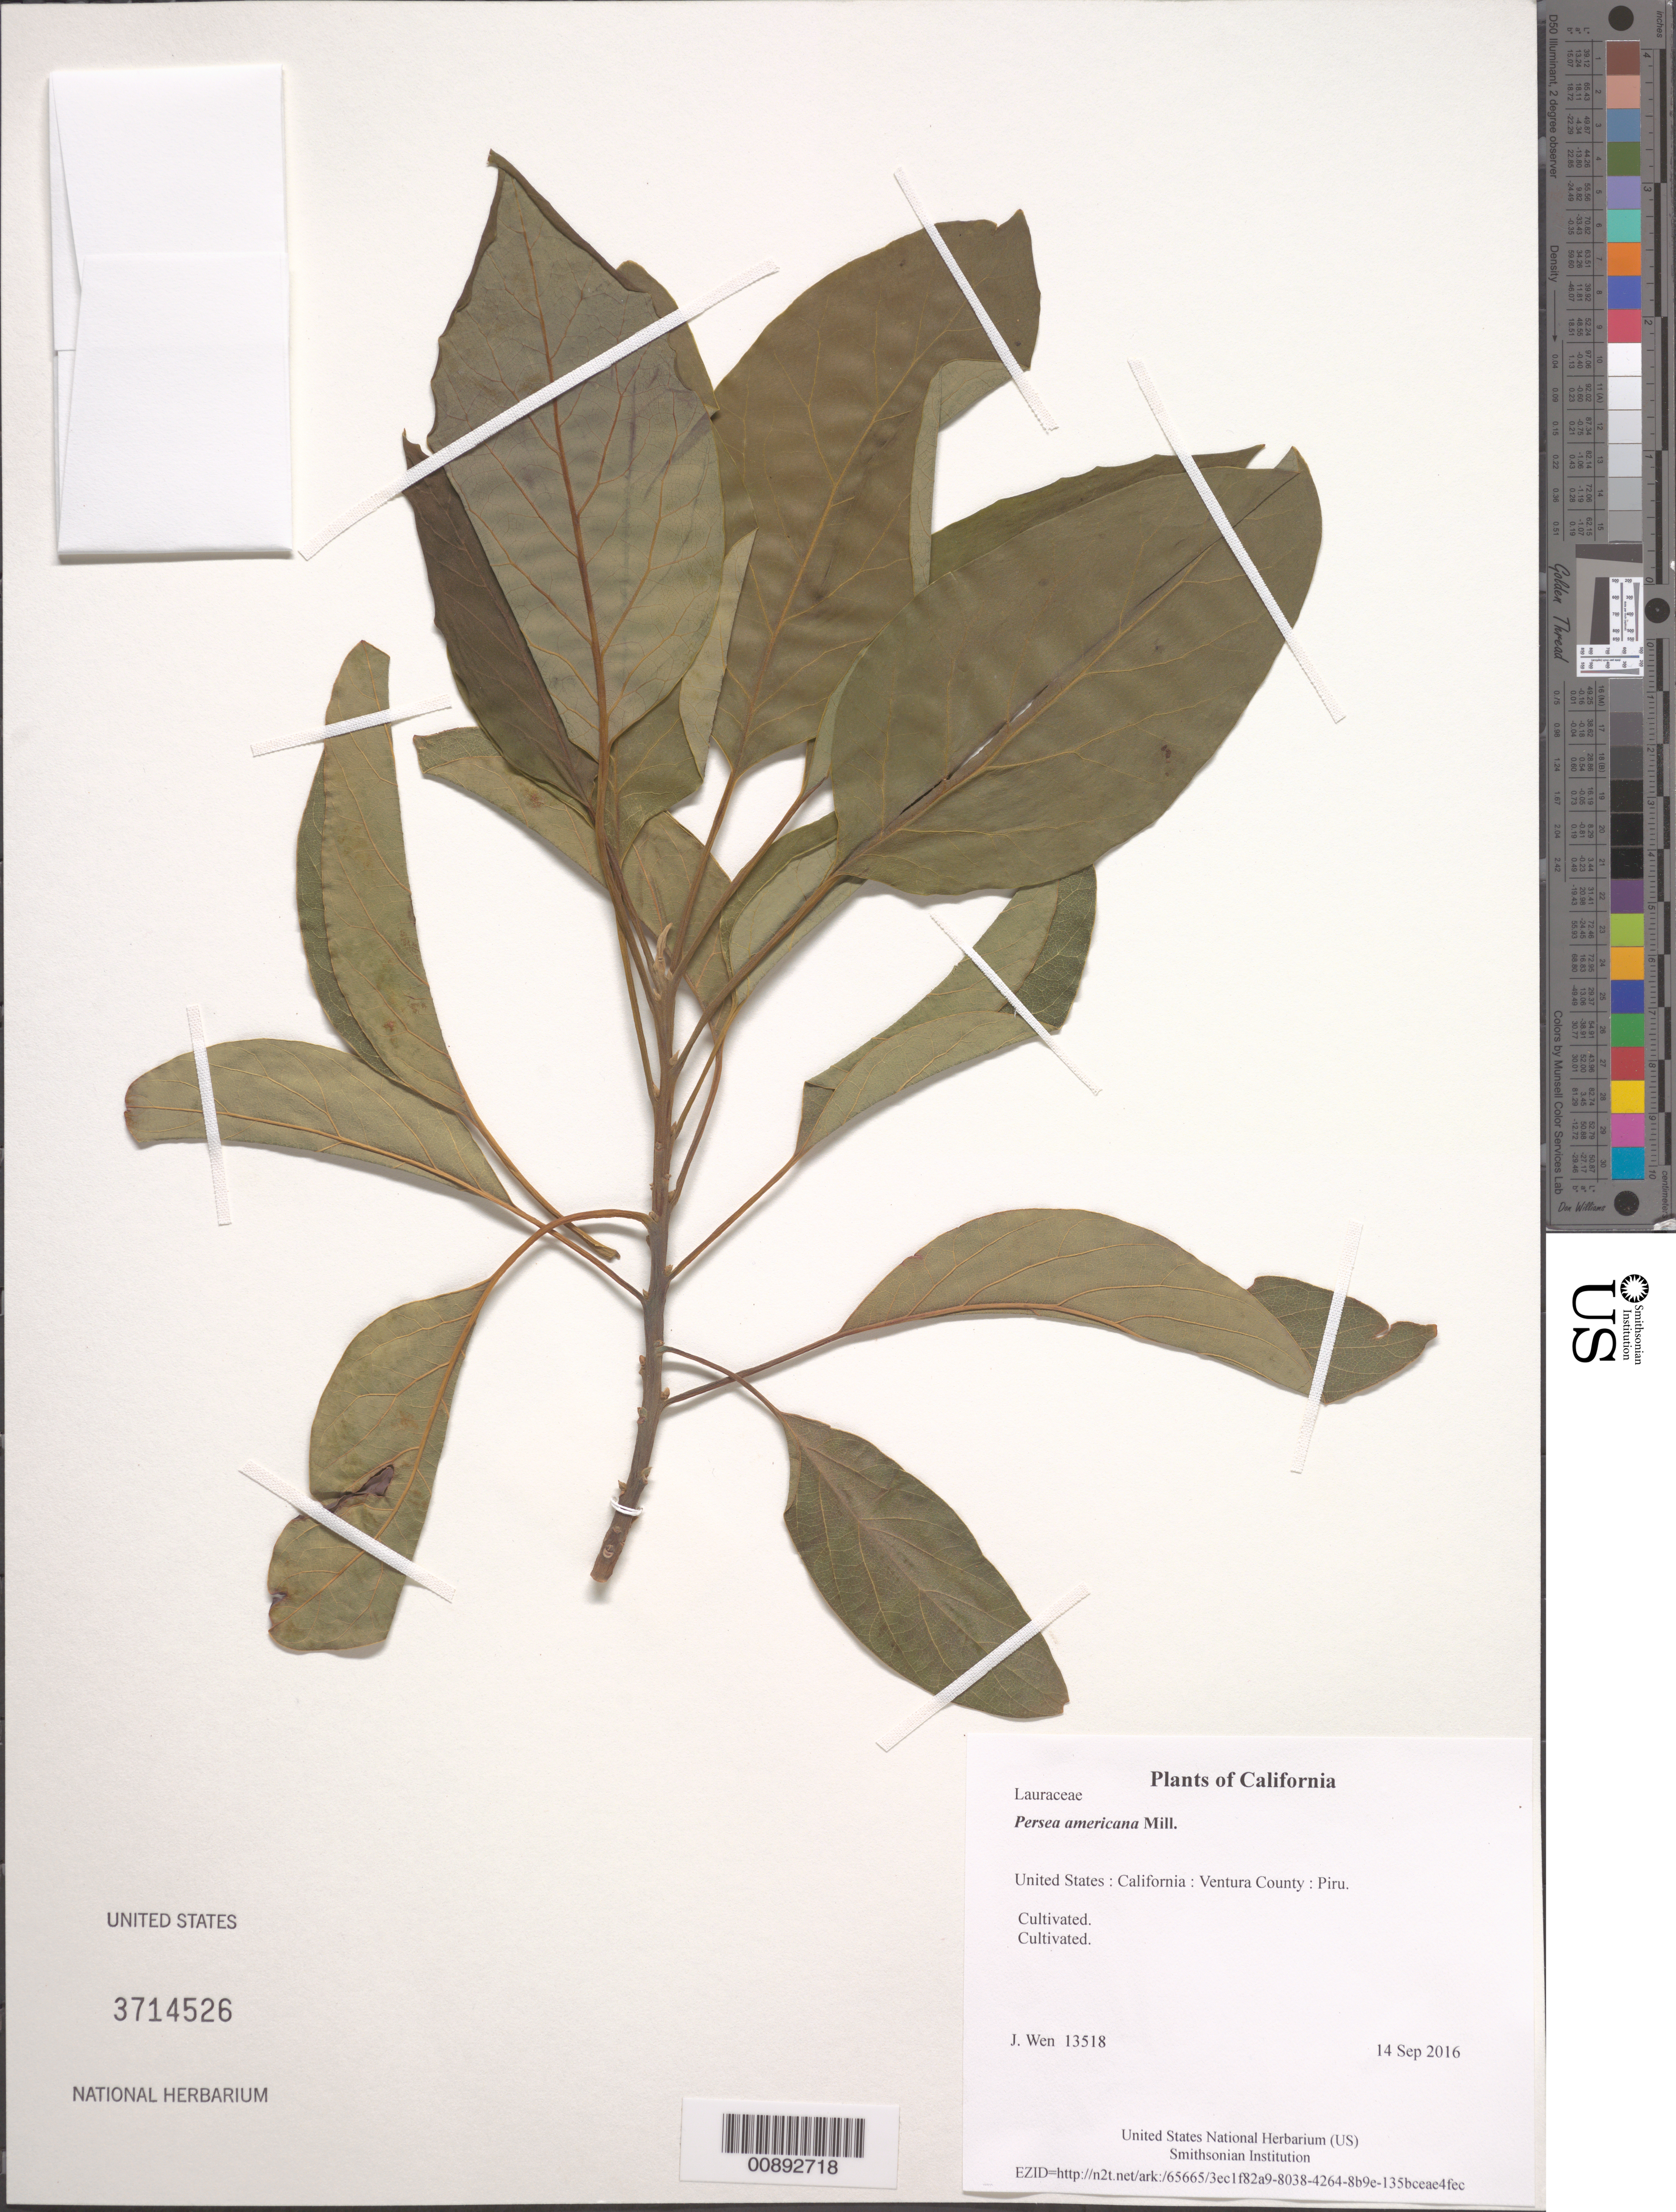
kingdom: Plantae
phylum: Tracheophyta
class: Magnoliopsida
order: Laurales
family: Lauraceae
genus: Persea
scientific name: Persea americana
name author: Mill.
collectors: J. Wen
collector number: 13518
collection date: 2016-09-14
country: United States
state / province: California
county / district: Ventura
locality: Piru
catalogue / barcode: US 3714526